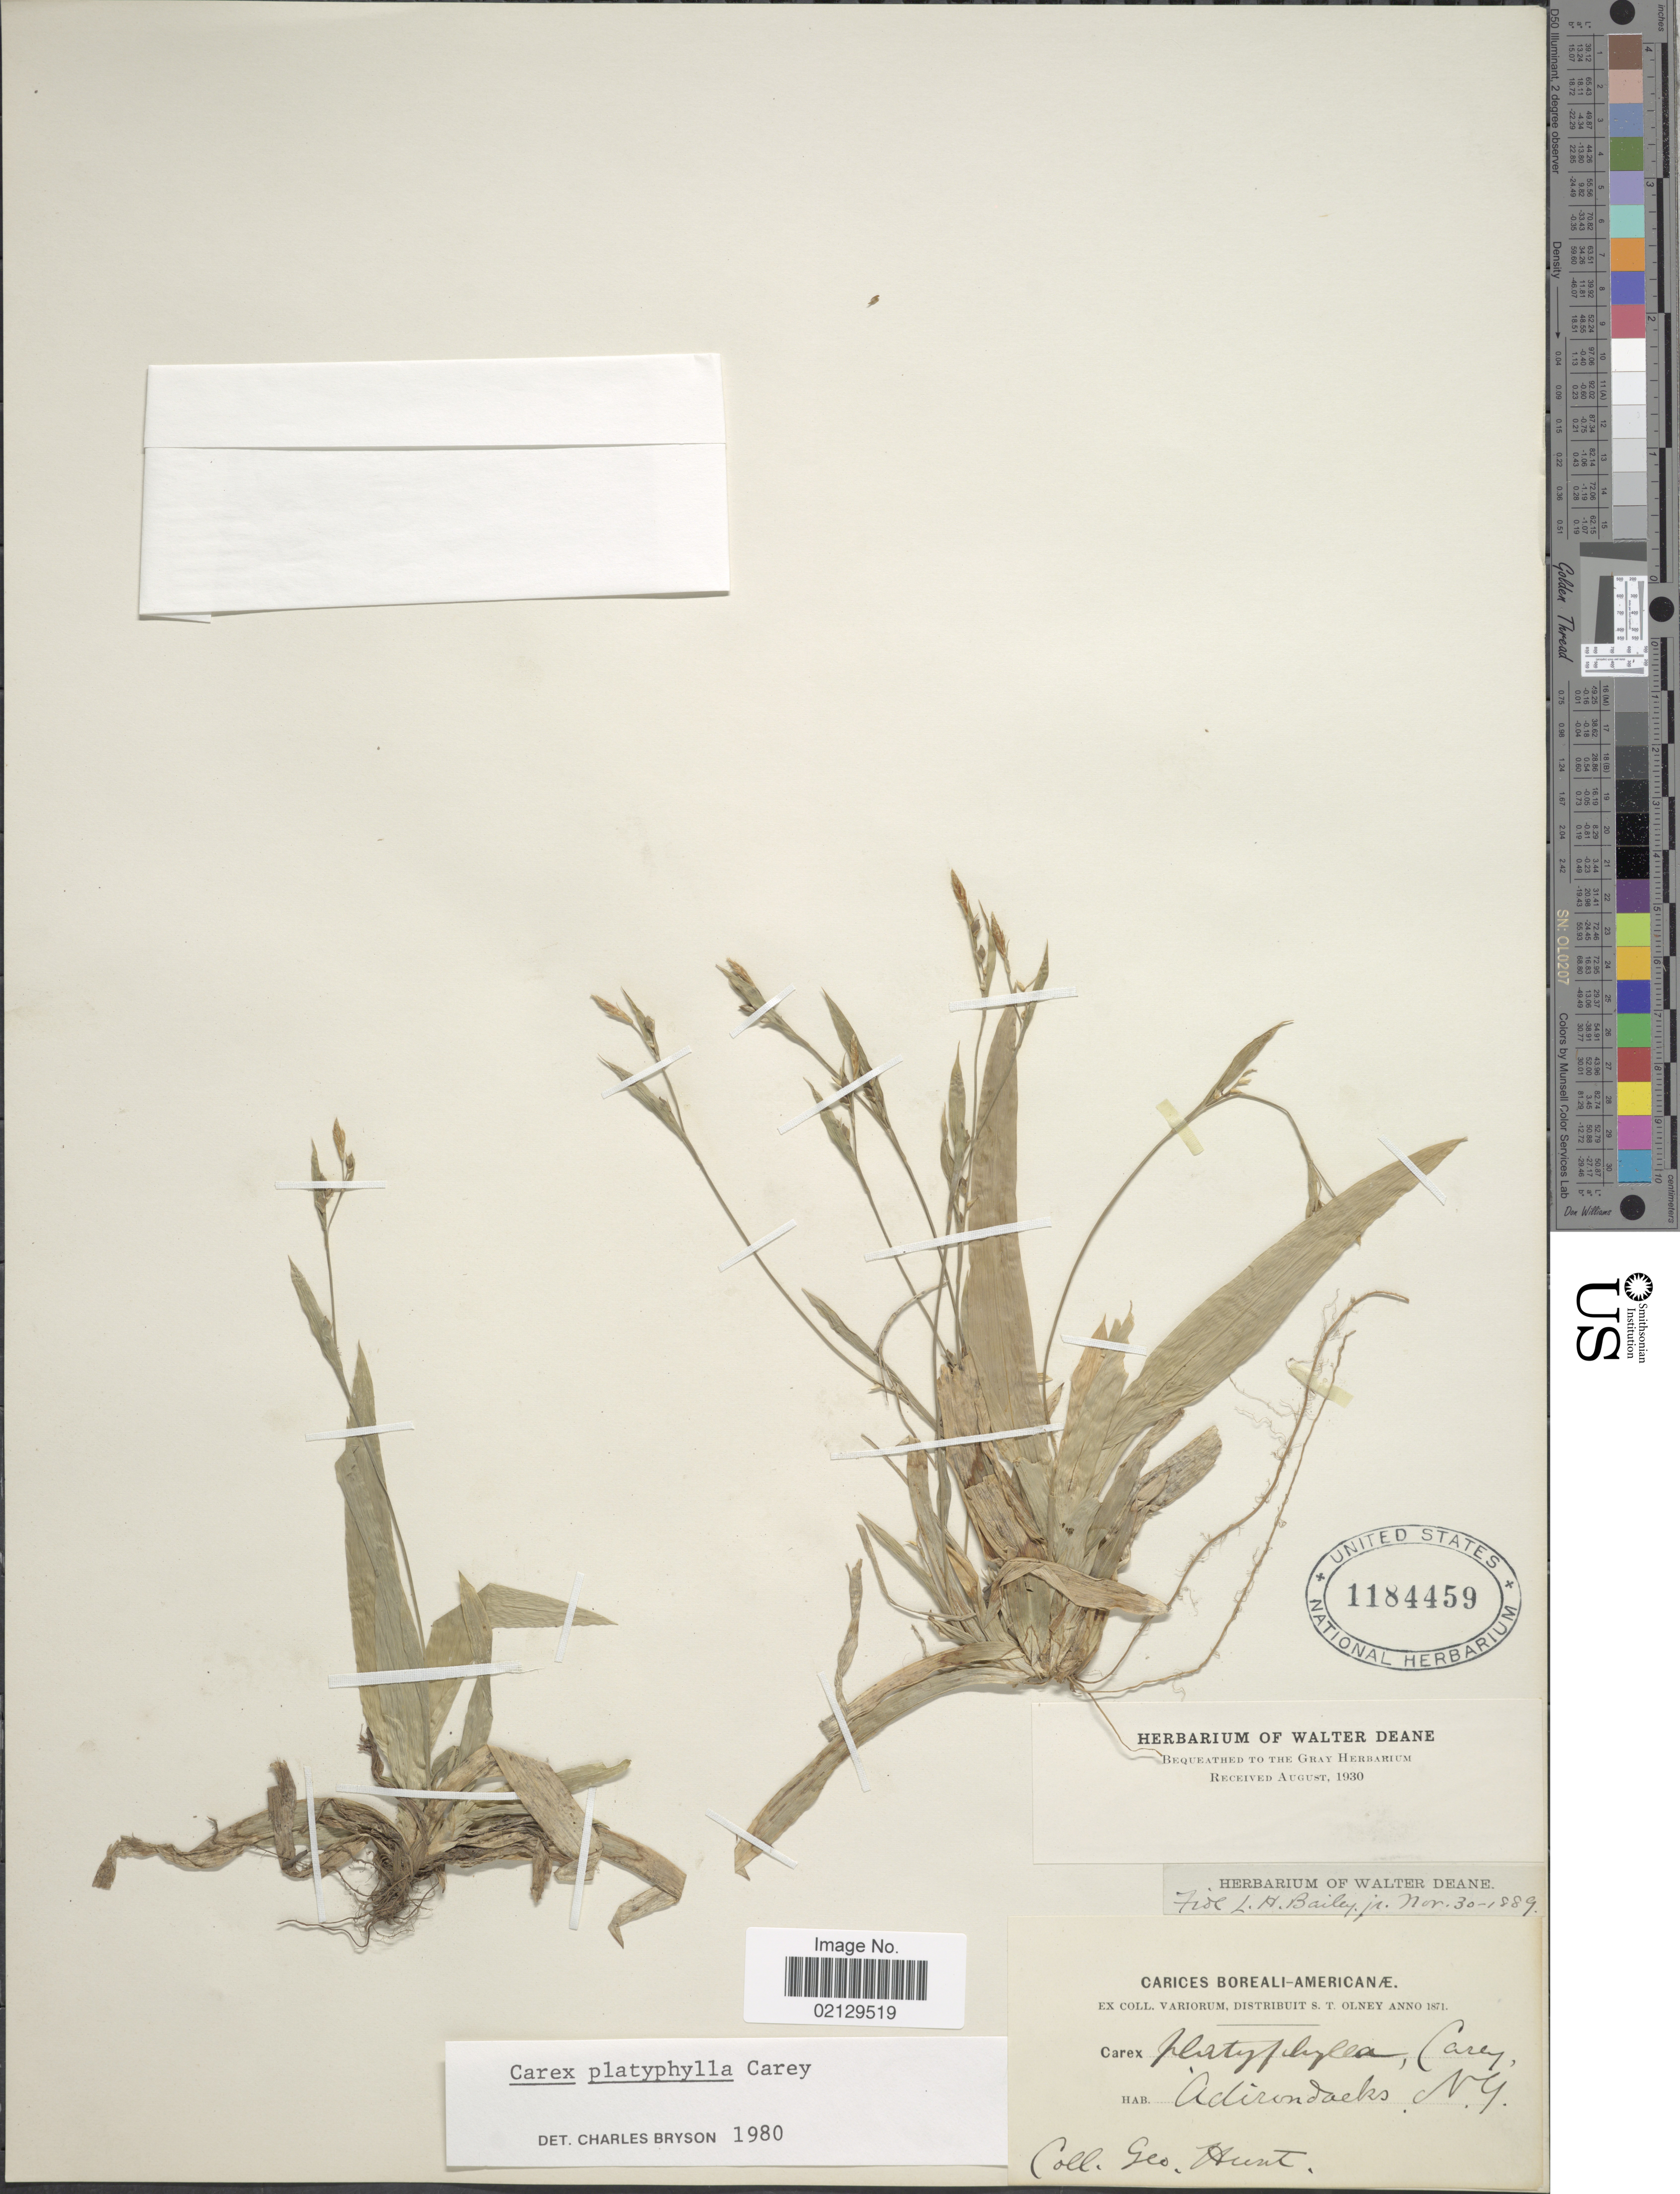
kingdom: Plantae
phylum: Tracheophyta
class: Liliopsida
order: Poales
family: Cyperaceae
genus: Carex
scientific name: Carex platyphylla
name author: J. Carey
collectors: G. Hunt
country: United States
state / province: New York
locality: Adirondacks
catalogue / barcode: US 1184459